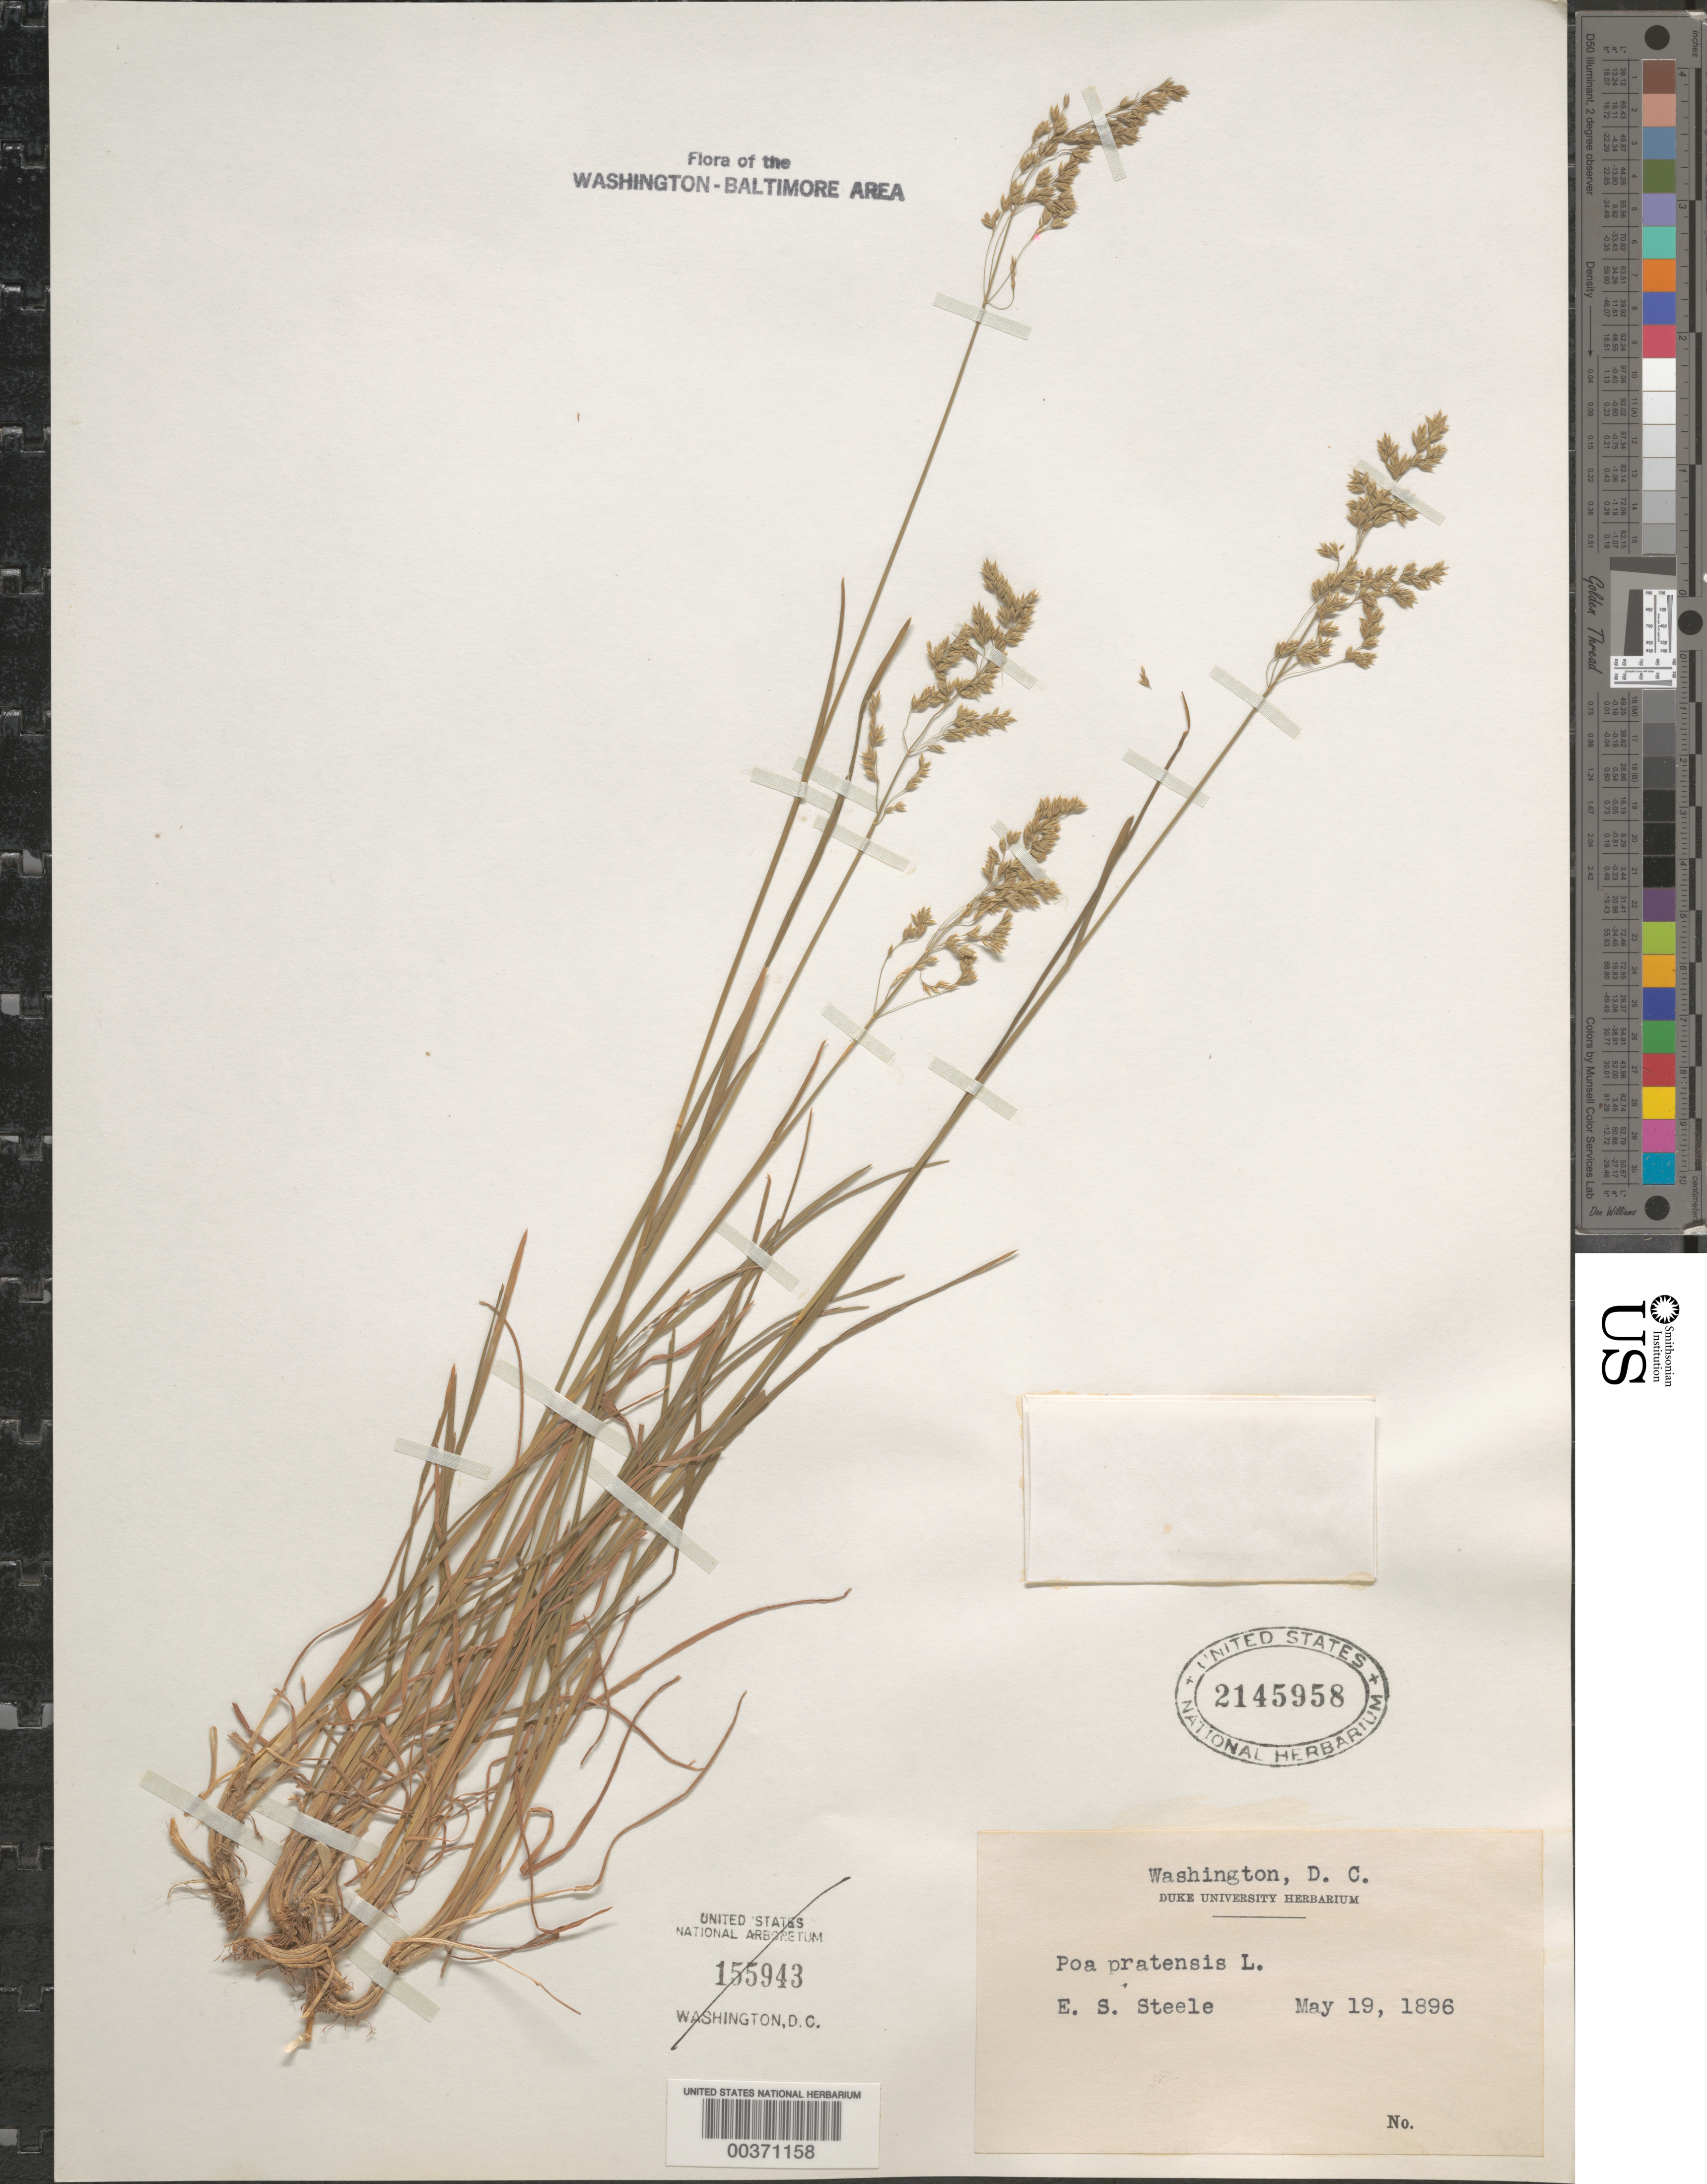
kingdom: Plantae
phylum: Tracheophyta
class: Liliopsida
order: Poales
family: Poaceae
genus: Poa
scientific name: Poa pratensis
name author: L.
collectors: E. Steele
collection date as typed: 19 May 1896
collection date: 1896-05-19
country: United States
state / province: District of Columbia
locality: Washington DC area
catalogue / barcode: US 2145958